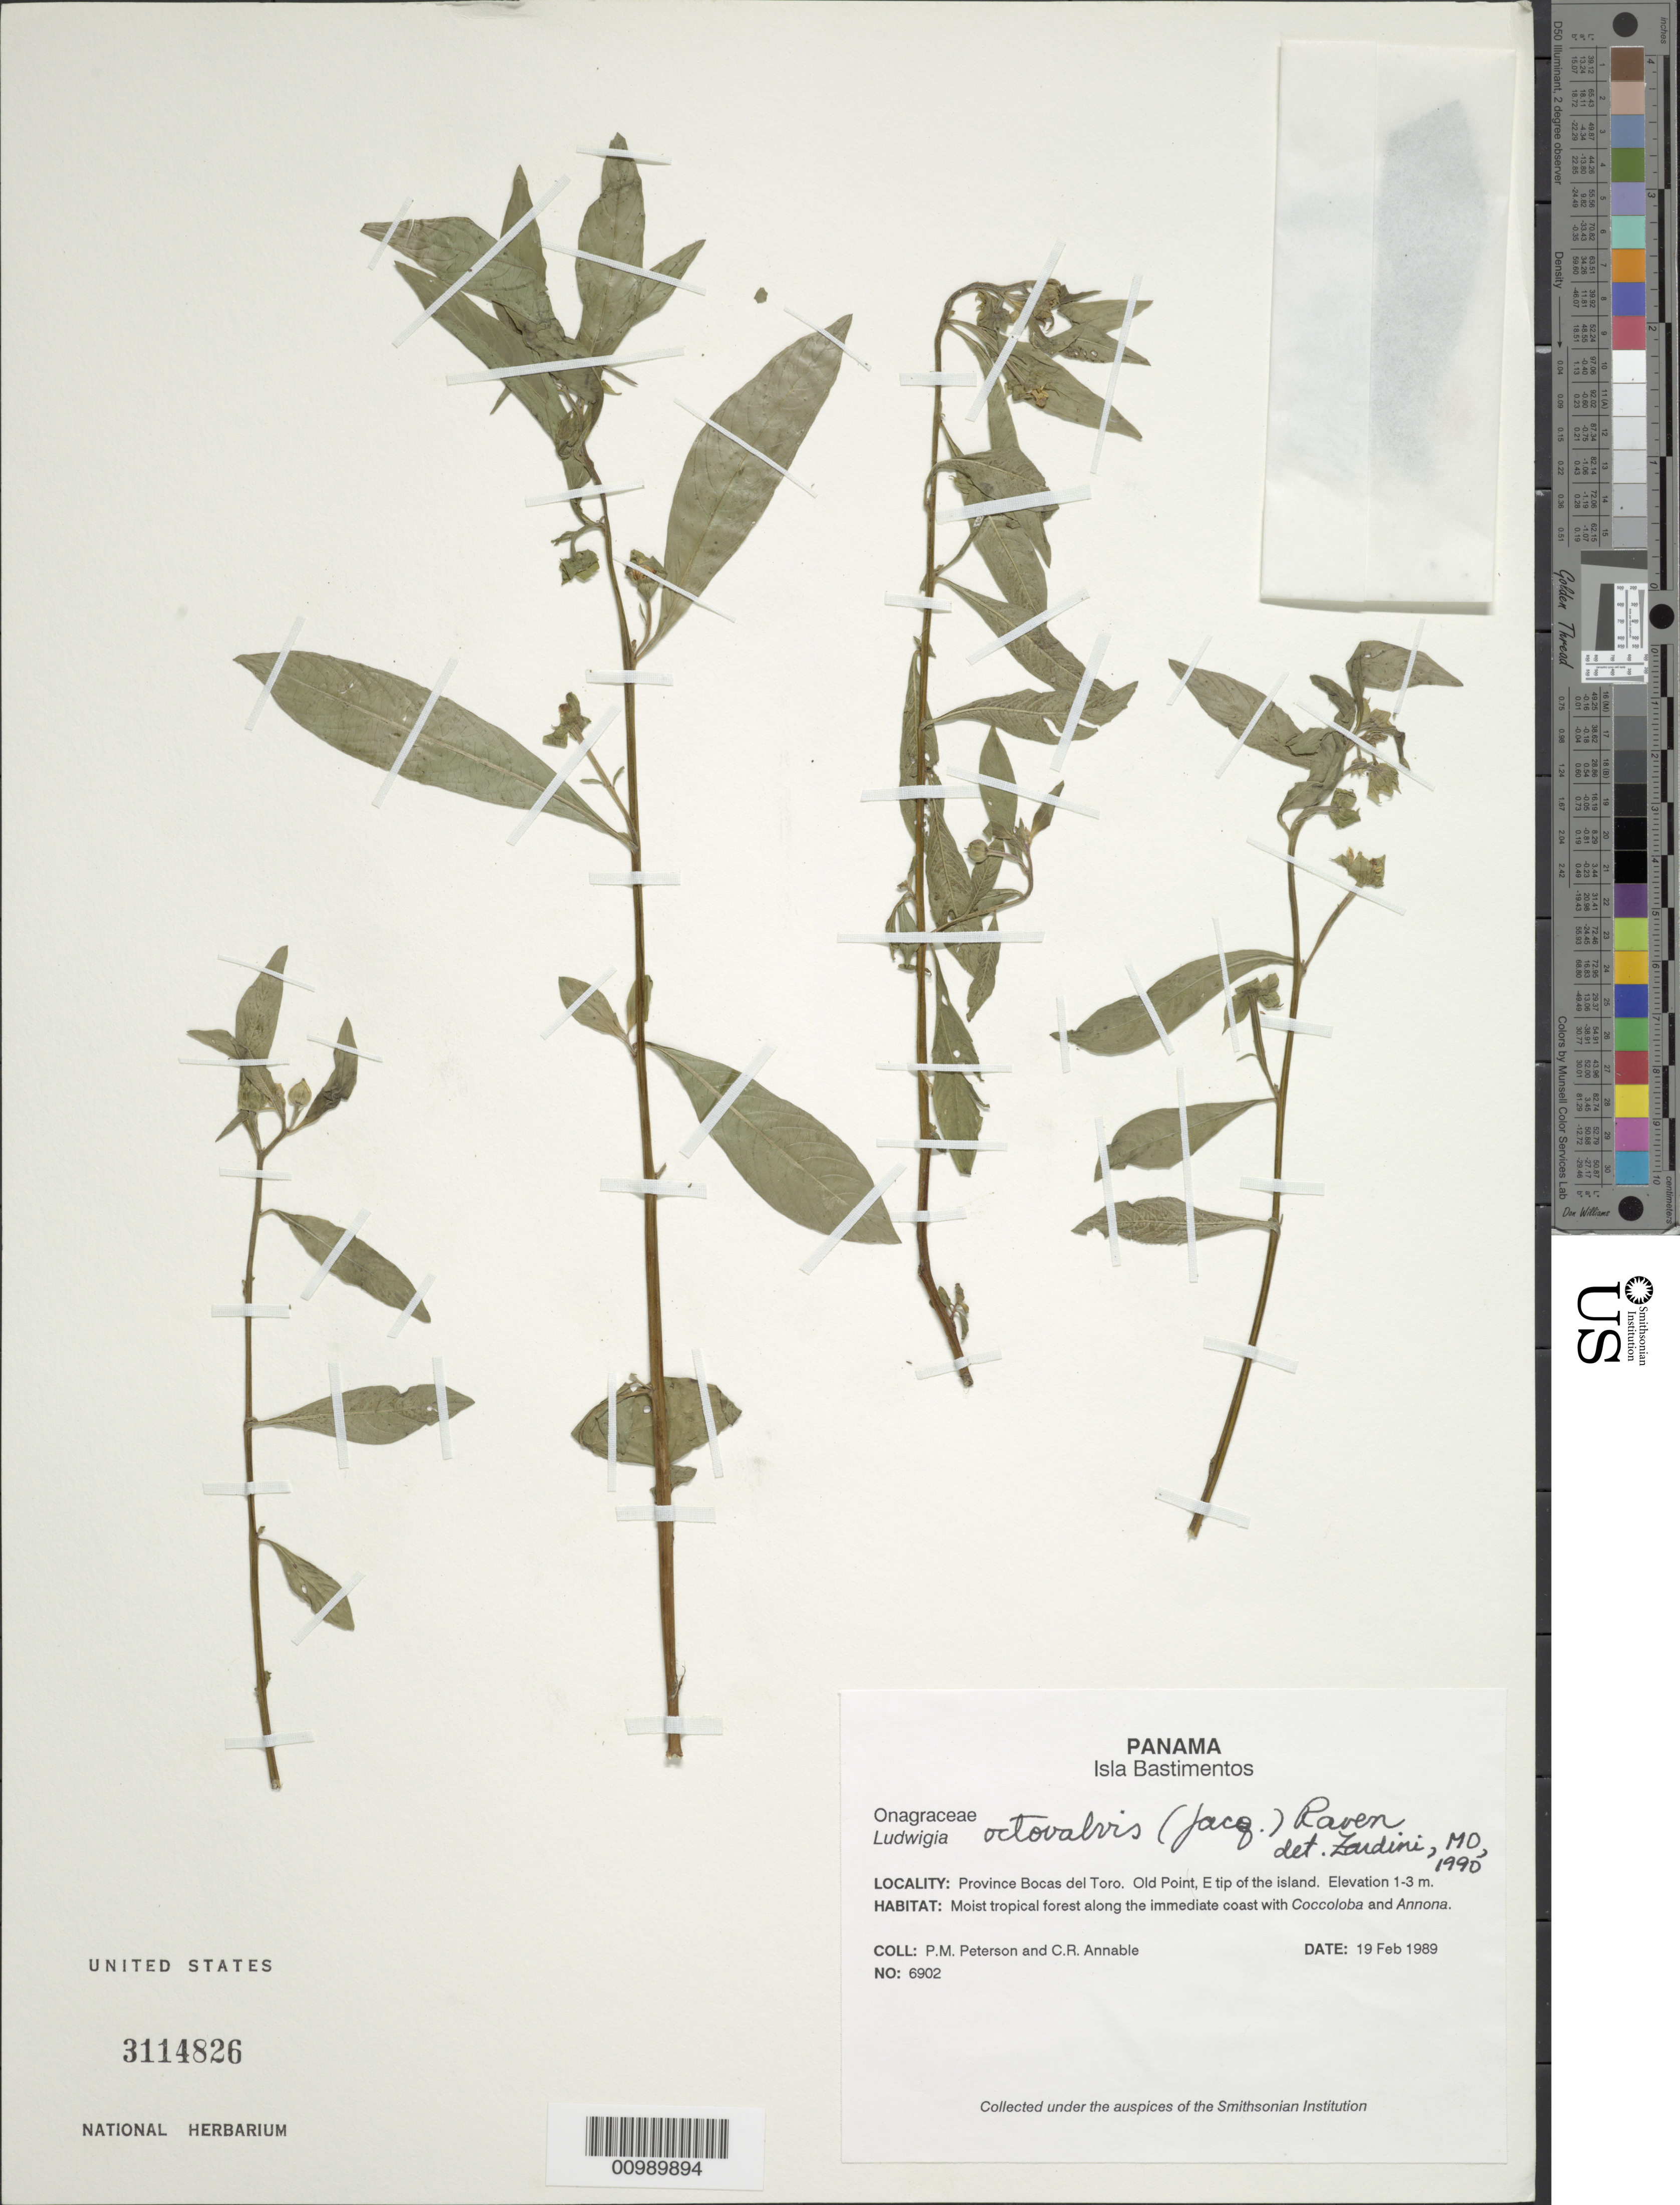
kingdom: Plantae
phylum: Tracheophyta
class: Magnoliopsida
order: Myrtales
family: Onagraceae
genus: Ludwigia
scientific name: Ludwigia octovalvis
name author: (Jacq.) P.H. Raven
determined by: Zardini, E. M.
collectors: P. M. Peterson & C. R. Annable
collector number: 06902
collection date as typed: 19 Feb 1989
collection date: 1989-02-19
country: Panama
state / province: Bocas del Toro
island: Bastimentos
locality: Old Point, E tip of the island.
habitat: Moist tropical forest along the immediate coast with Coccoloba and Annona.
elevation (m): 1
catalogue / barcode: US 3114826